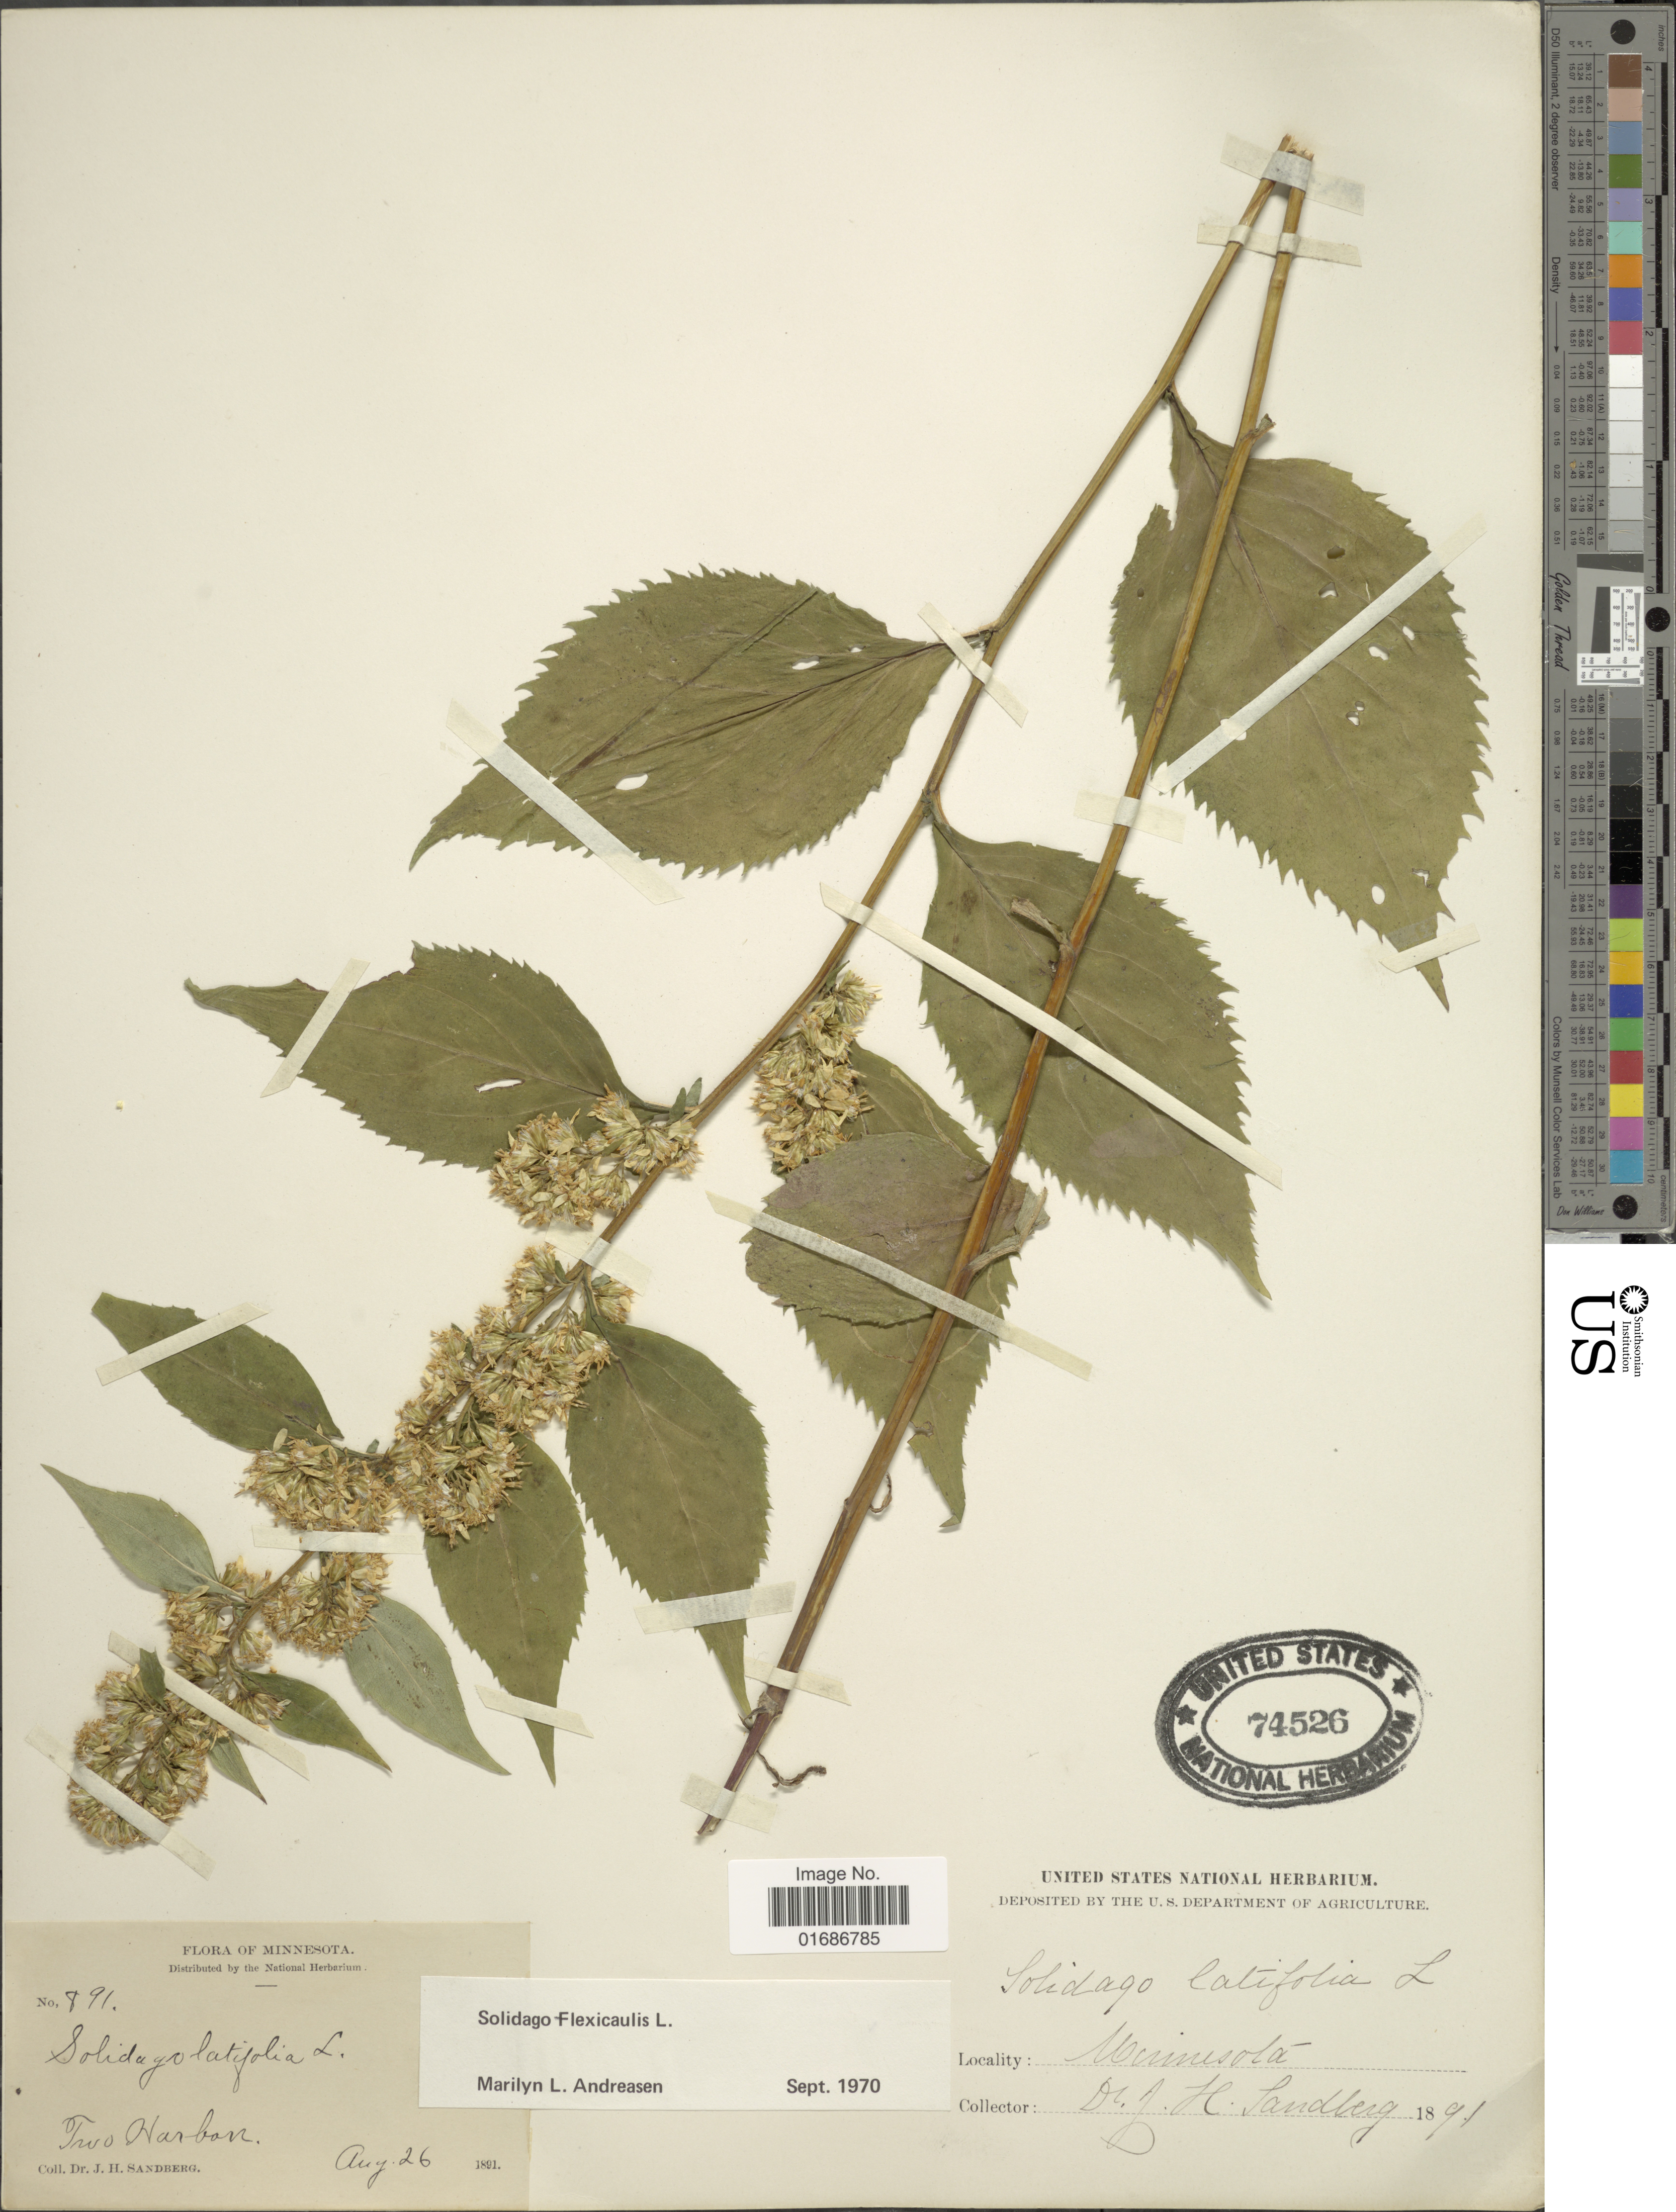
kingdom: Plantae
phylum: Tracheophyta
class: Magnoliopsida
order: Asterales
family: Asteraceae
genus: Solidago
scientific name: Solidago flexicaulis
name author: L.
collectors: J. H. Sandberg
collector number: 891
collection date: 1891-08-26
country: United States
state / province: Minnesota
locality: Two Harbor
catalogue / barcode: US 74526